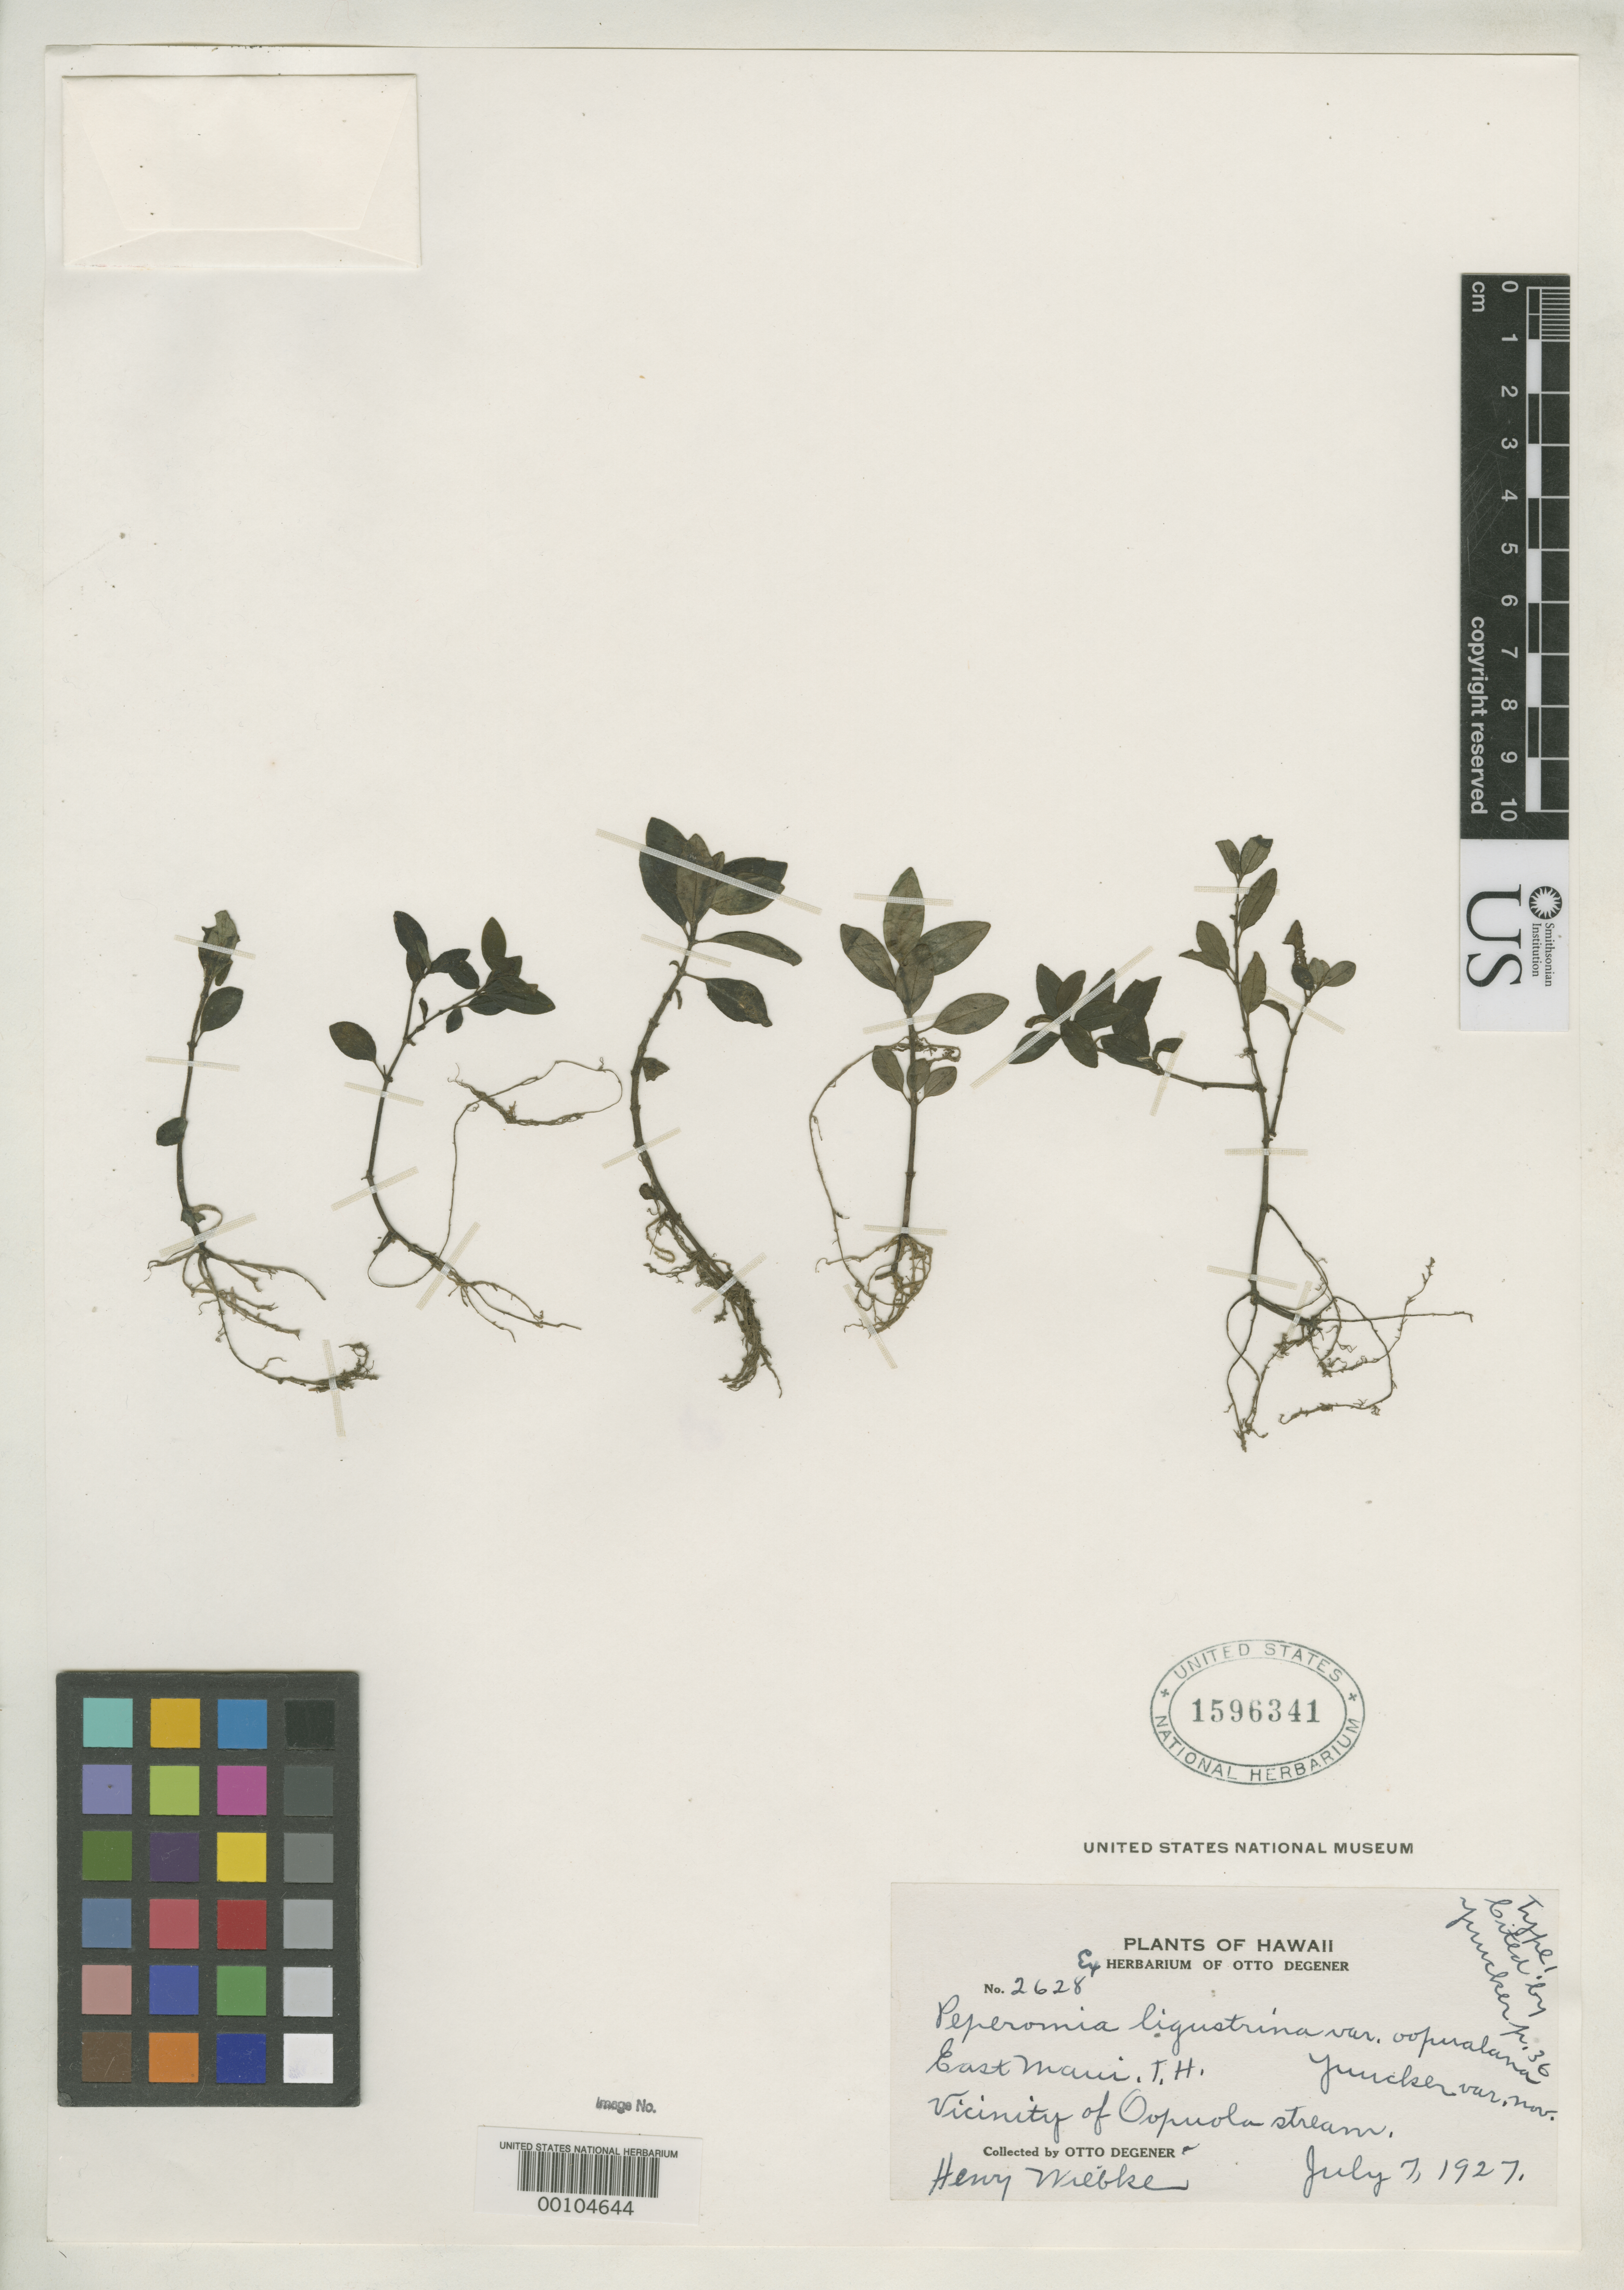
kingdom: Plantae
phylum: Tracheophyta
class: Magnoliopsida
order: Piperales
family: Piperaceae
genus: Peperomia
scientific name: Peperomia ligustrina var. oopuolana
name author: Yunck.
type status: Isotype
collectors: H. Wiebke & O. Degener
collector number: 2628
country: United States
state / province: Hawaii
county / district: Maui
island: Maui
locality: Oopuola stream.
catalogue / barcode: US 1596341